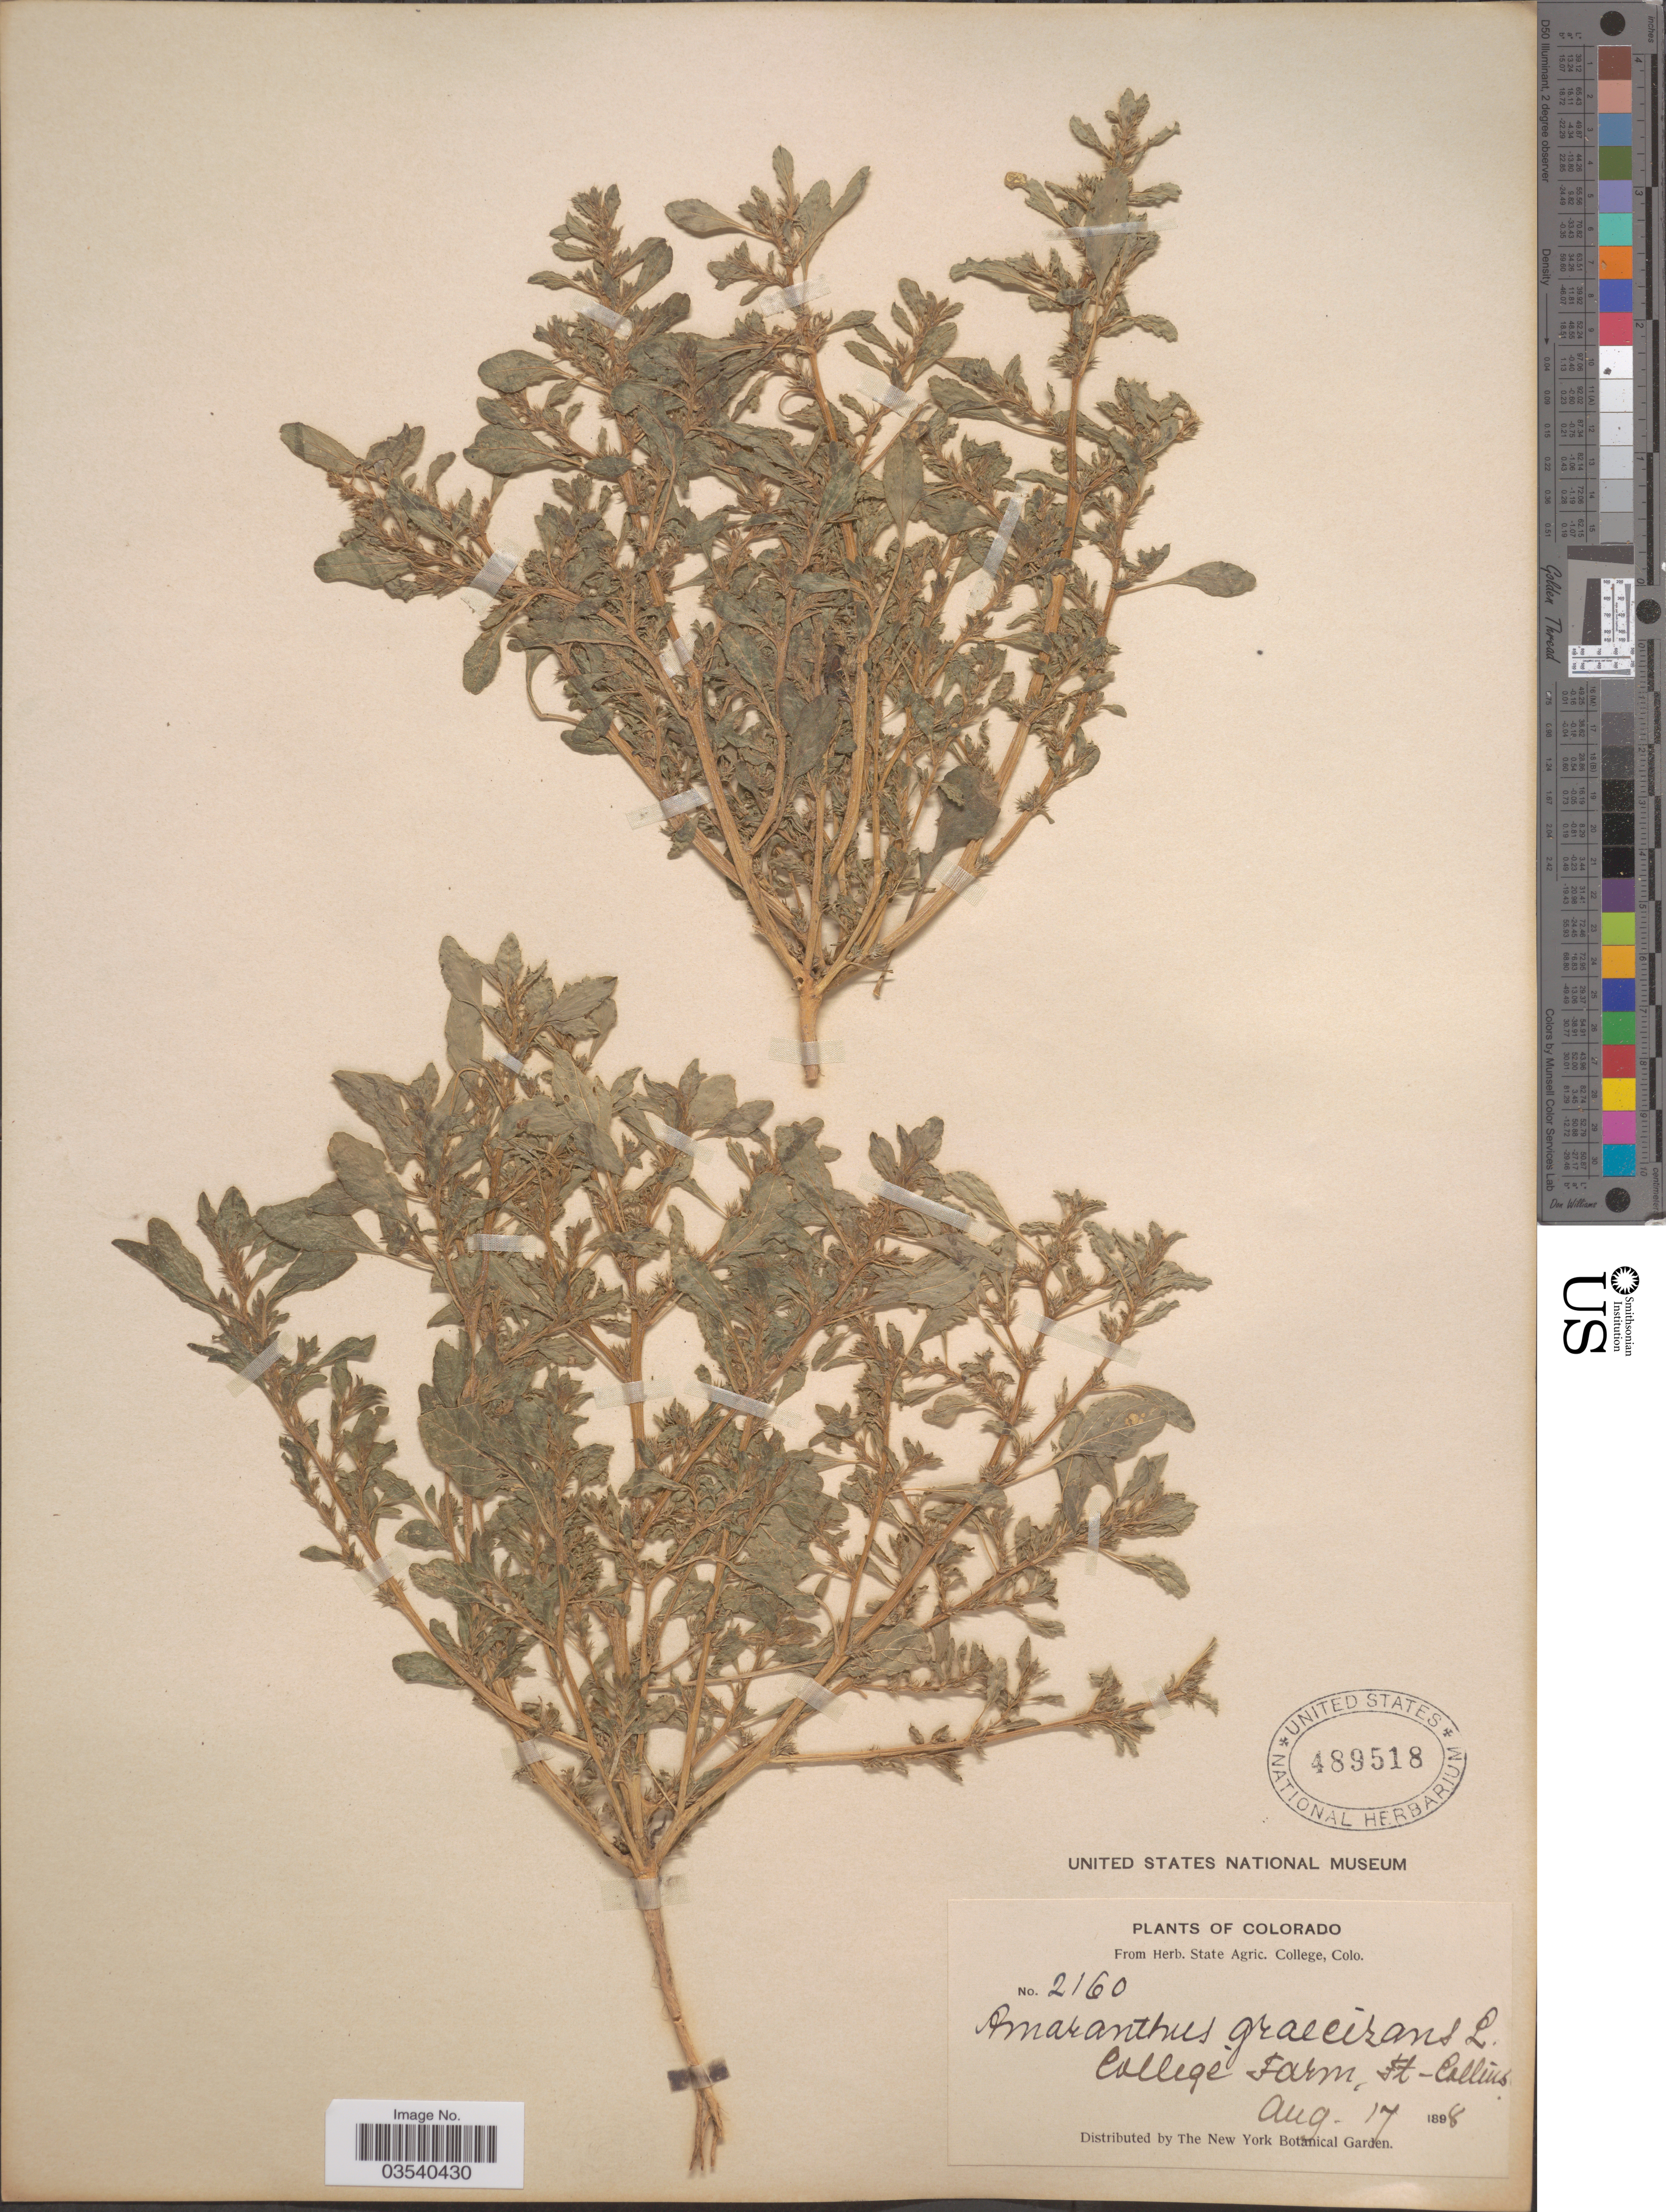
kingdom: Plantae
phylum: Tracheophyta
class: Magnoliopsida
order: Caryophyllales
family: Amaranthaceae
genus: Amaranthus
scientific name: Amaranthus graecizans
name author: L.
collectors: ex herb. State Agric. College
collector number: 2160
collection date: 1898-08-17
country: United States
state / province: Colorado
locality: College Farm, St-Callius.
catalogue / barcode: US 489518